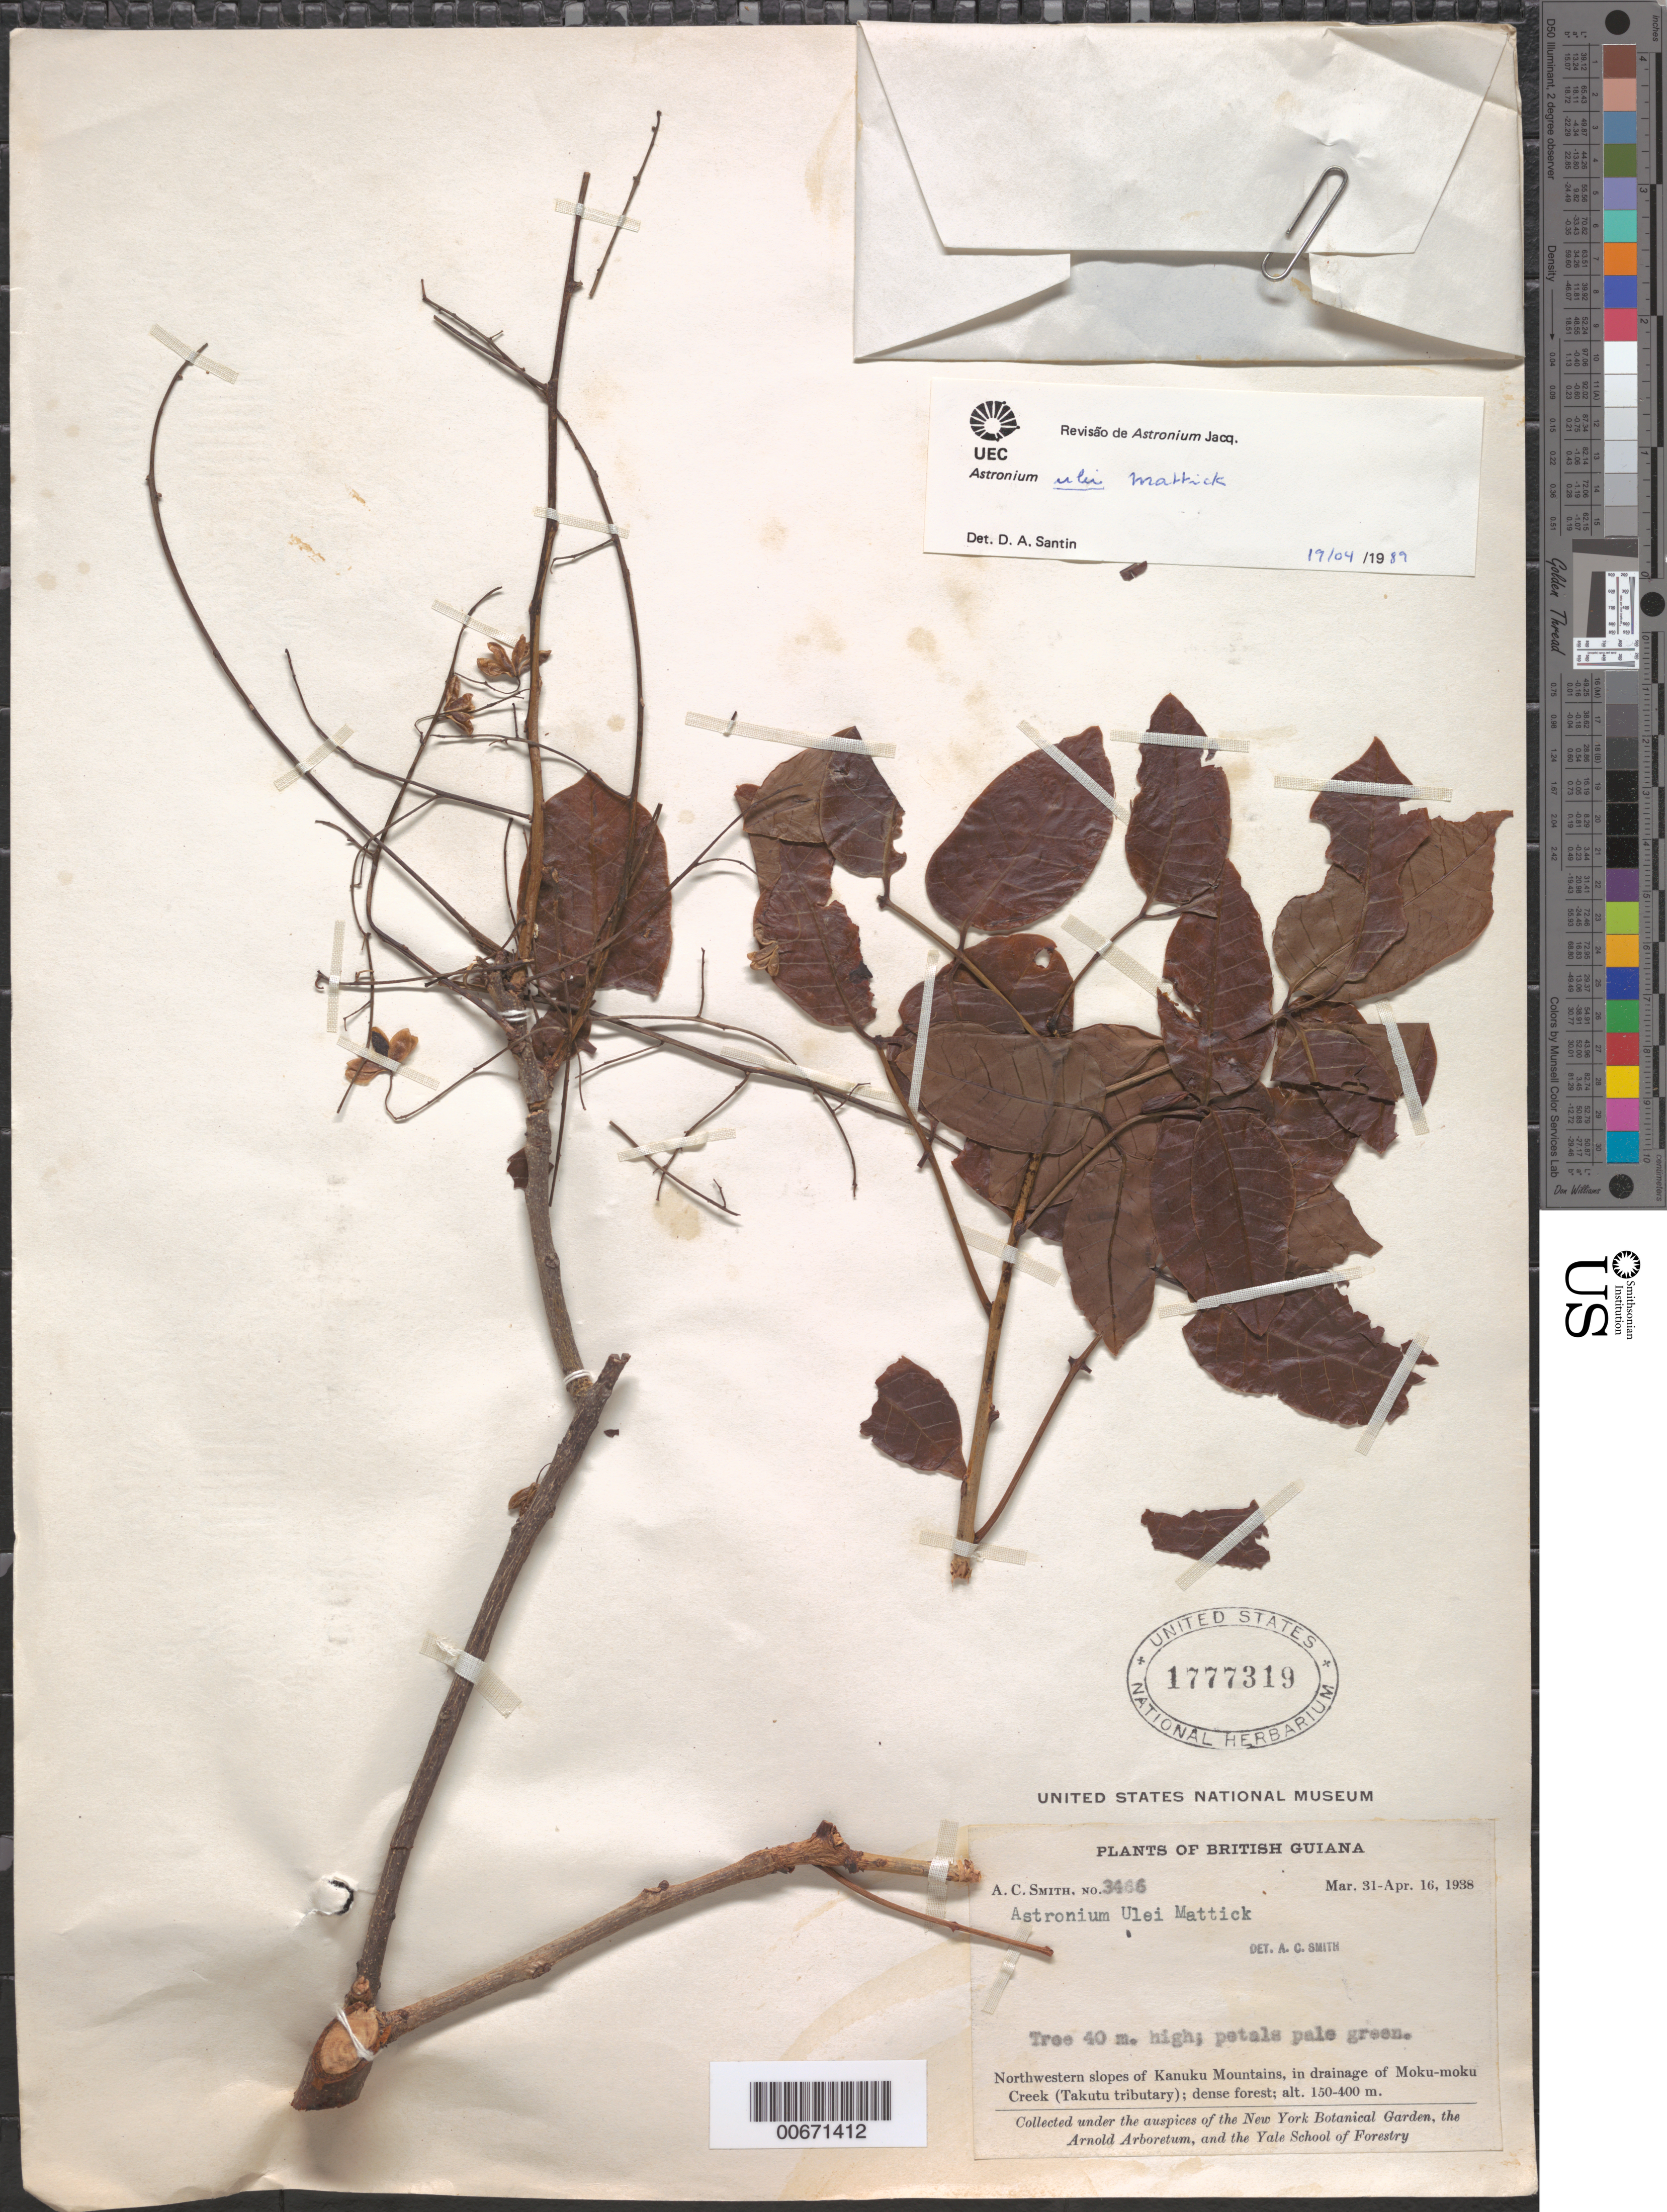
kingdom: Plantae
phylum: Tracheophyta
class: Magnoliopsida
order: Sapindales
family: Anacardiaceae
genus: Astronium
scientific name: Astronium ulei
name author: Mattick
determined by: Santin, D. A.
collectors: A. C. Smith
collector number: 3466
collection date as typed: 31-Mar-38 to 16-Apr-38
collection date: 1938-03-31/1938-04-16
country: Guyana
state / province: U. Takutu-U. Essequibo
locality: Kanuku Mts., NW slopes, in drainage of Moku-moku Creek (Takutu tributary)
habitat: Dense forest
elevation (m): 150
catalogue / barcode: US 1777319